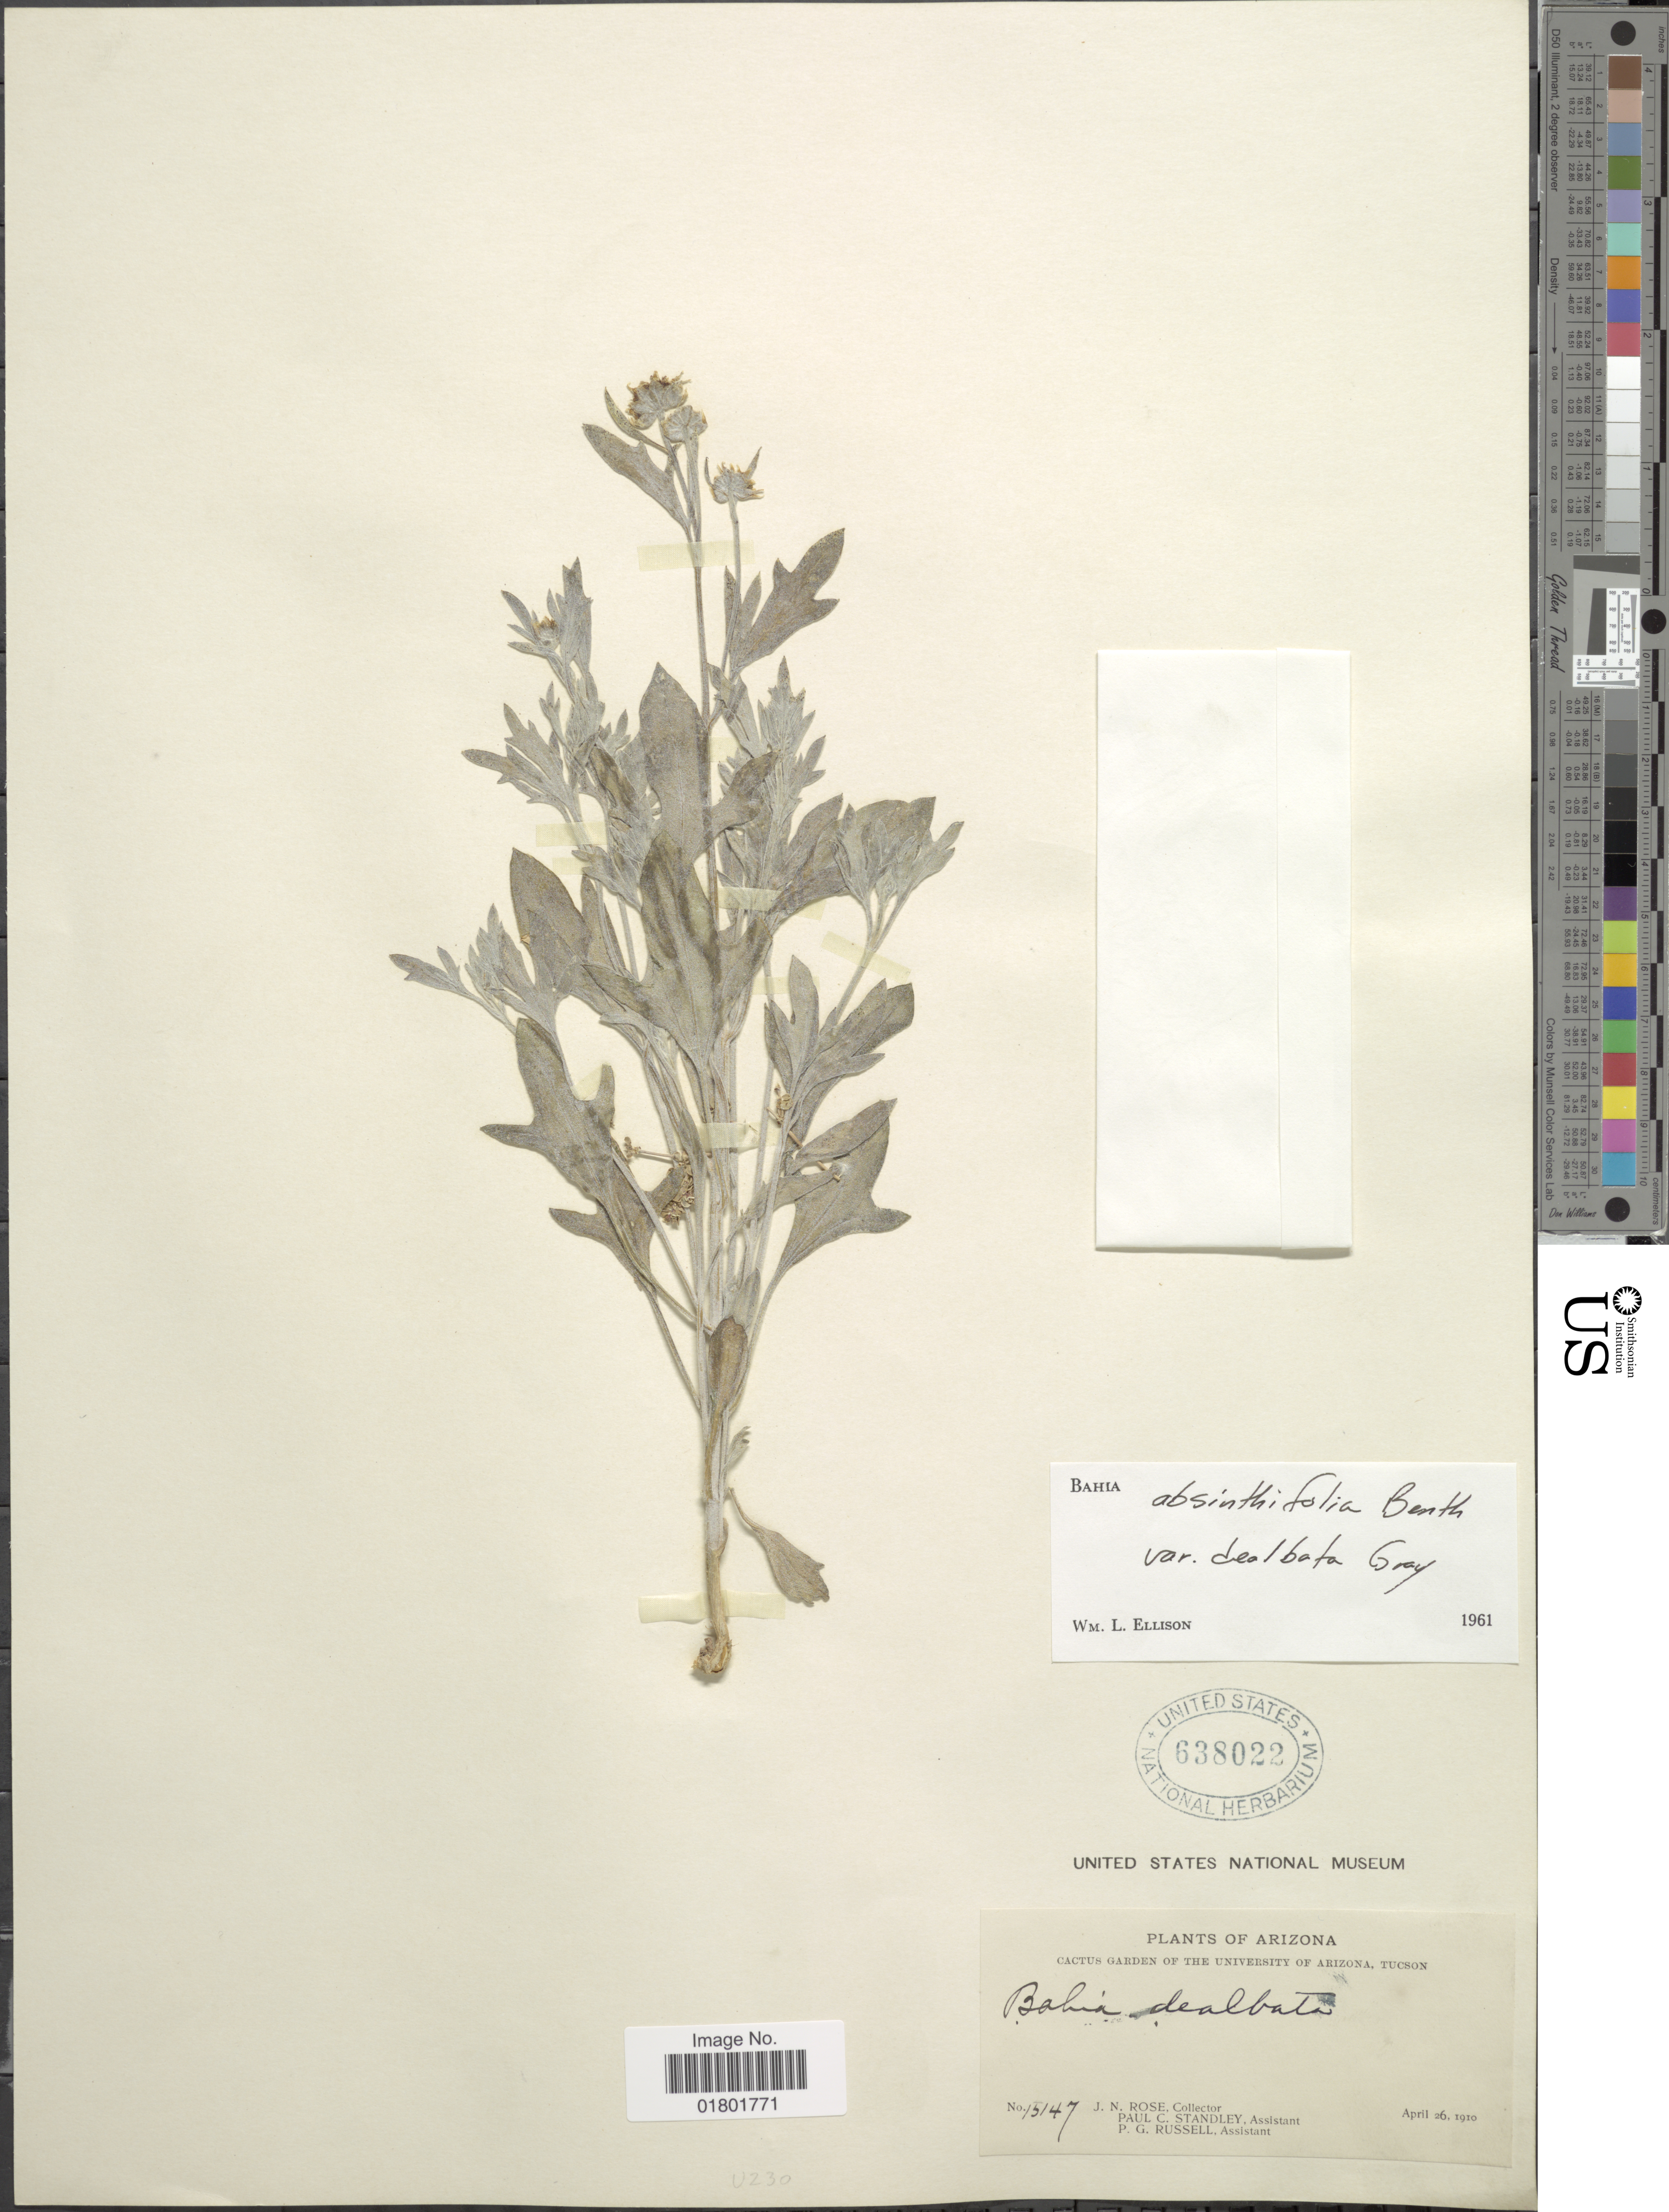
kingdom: Plantae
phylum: Tracheophyta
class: Magnoliopsida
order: Asterales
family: Asteraceae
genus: Bahia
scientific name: Bahia absinthifolia var. dealbata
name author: A. Gray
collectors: J. N. Rose, P. C. Standley & P. G. Russell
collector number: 15147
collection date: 1910-04-26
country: United States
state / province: Arizona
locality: Cactus garden of the University of Arizona, Tucson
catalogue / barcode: US 638022